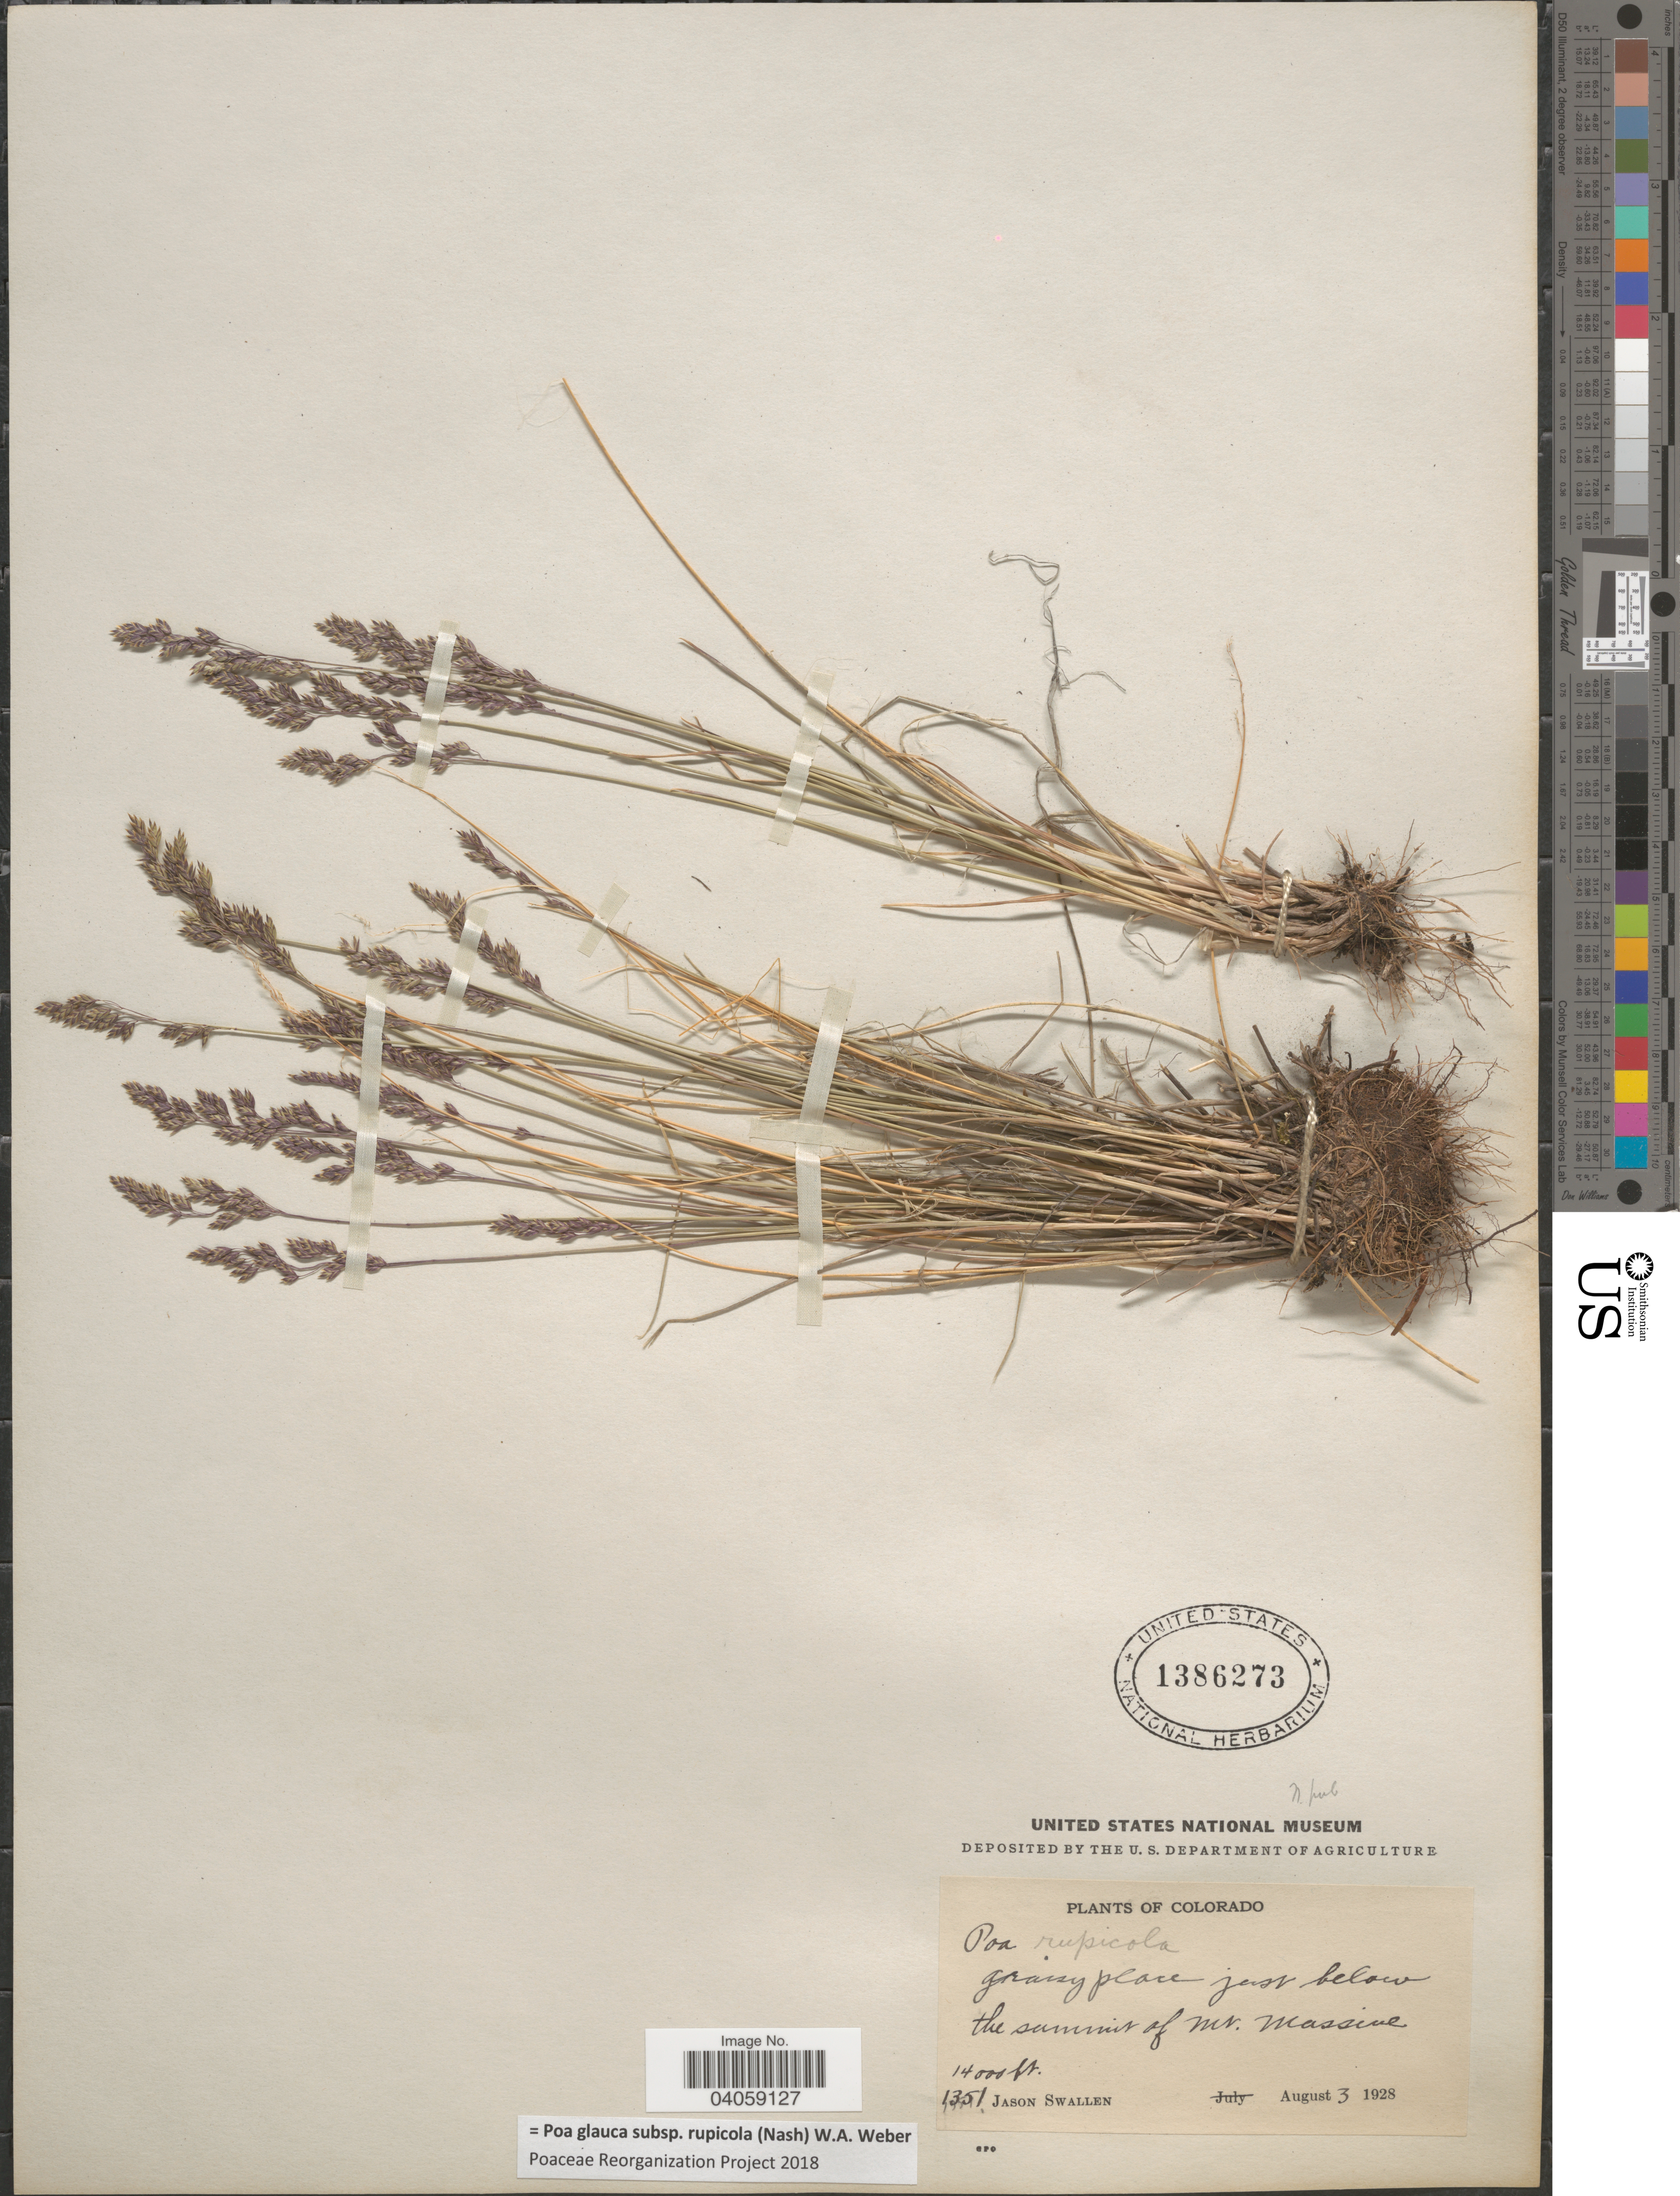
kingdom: Plantae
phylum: Tracheophyta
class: Liliopsida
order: Poales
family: Poaceae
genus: Poa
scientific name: Poa glauca subsp. rupicola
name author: (Nash) W.A. Weber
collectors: J. R. Swallen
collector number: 1351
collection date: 1928-08-03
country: United States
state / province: Colorado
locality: Grassy place just below the summit of Mt. Massive.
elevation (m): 4267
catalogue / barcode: US 1386273